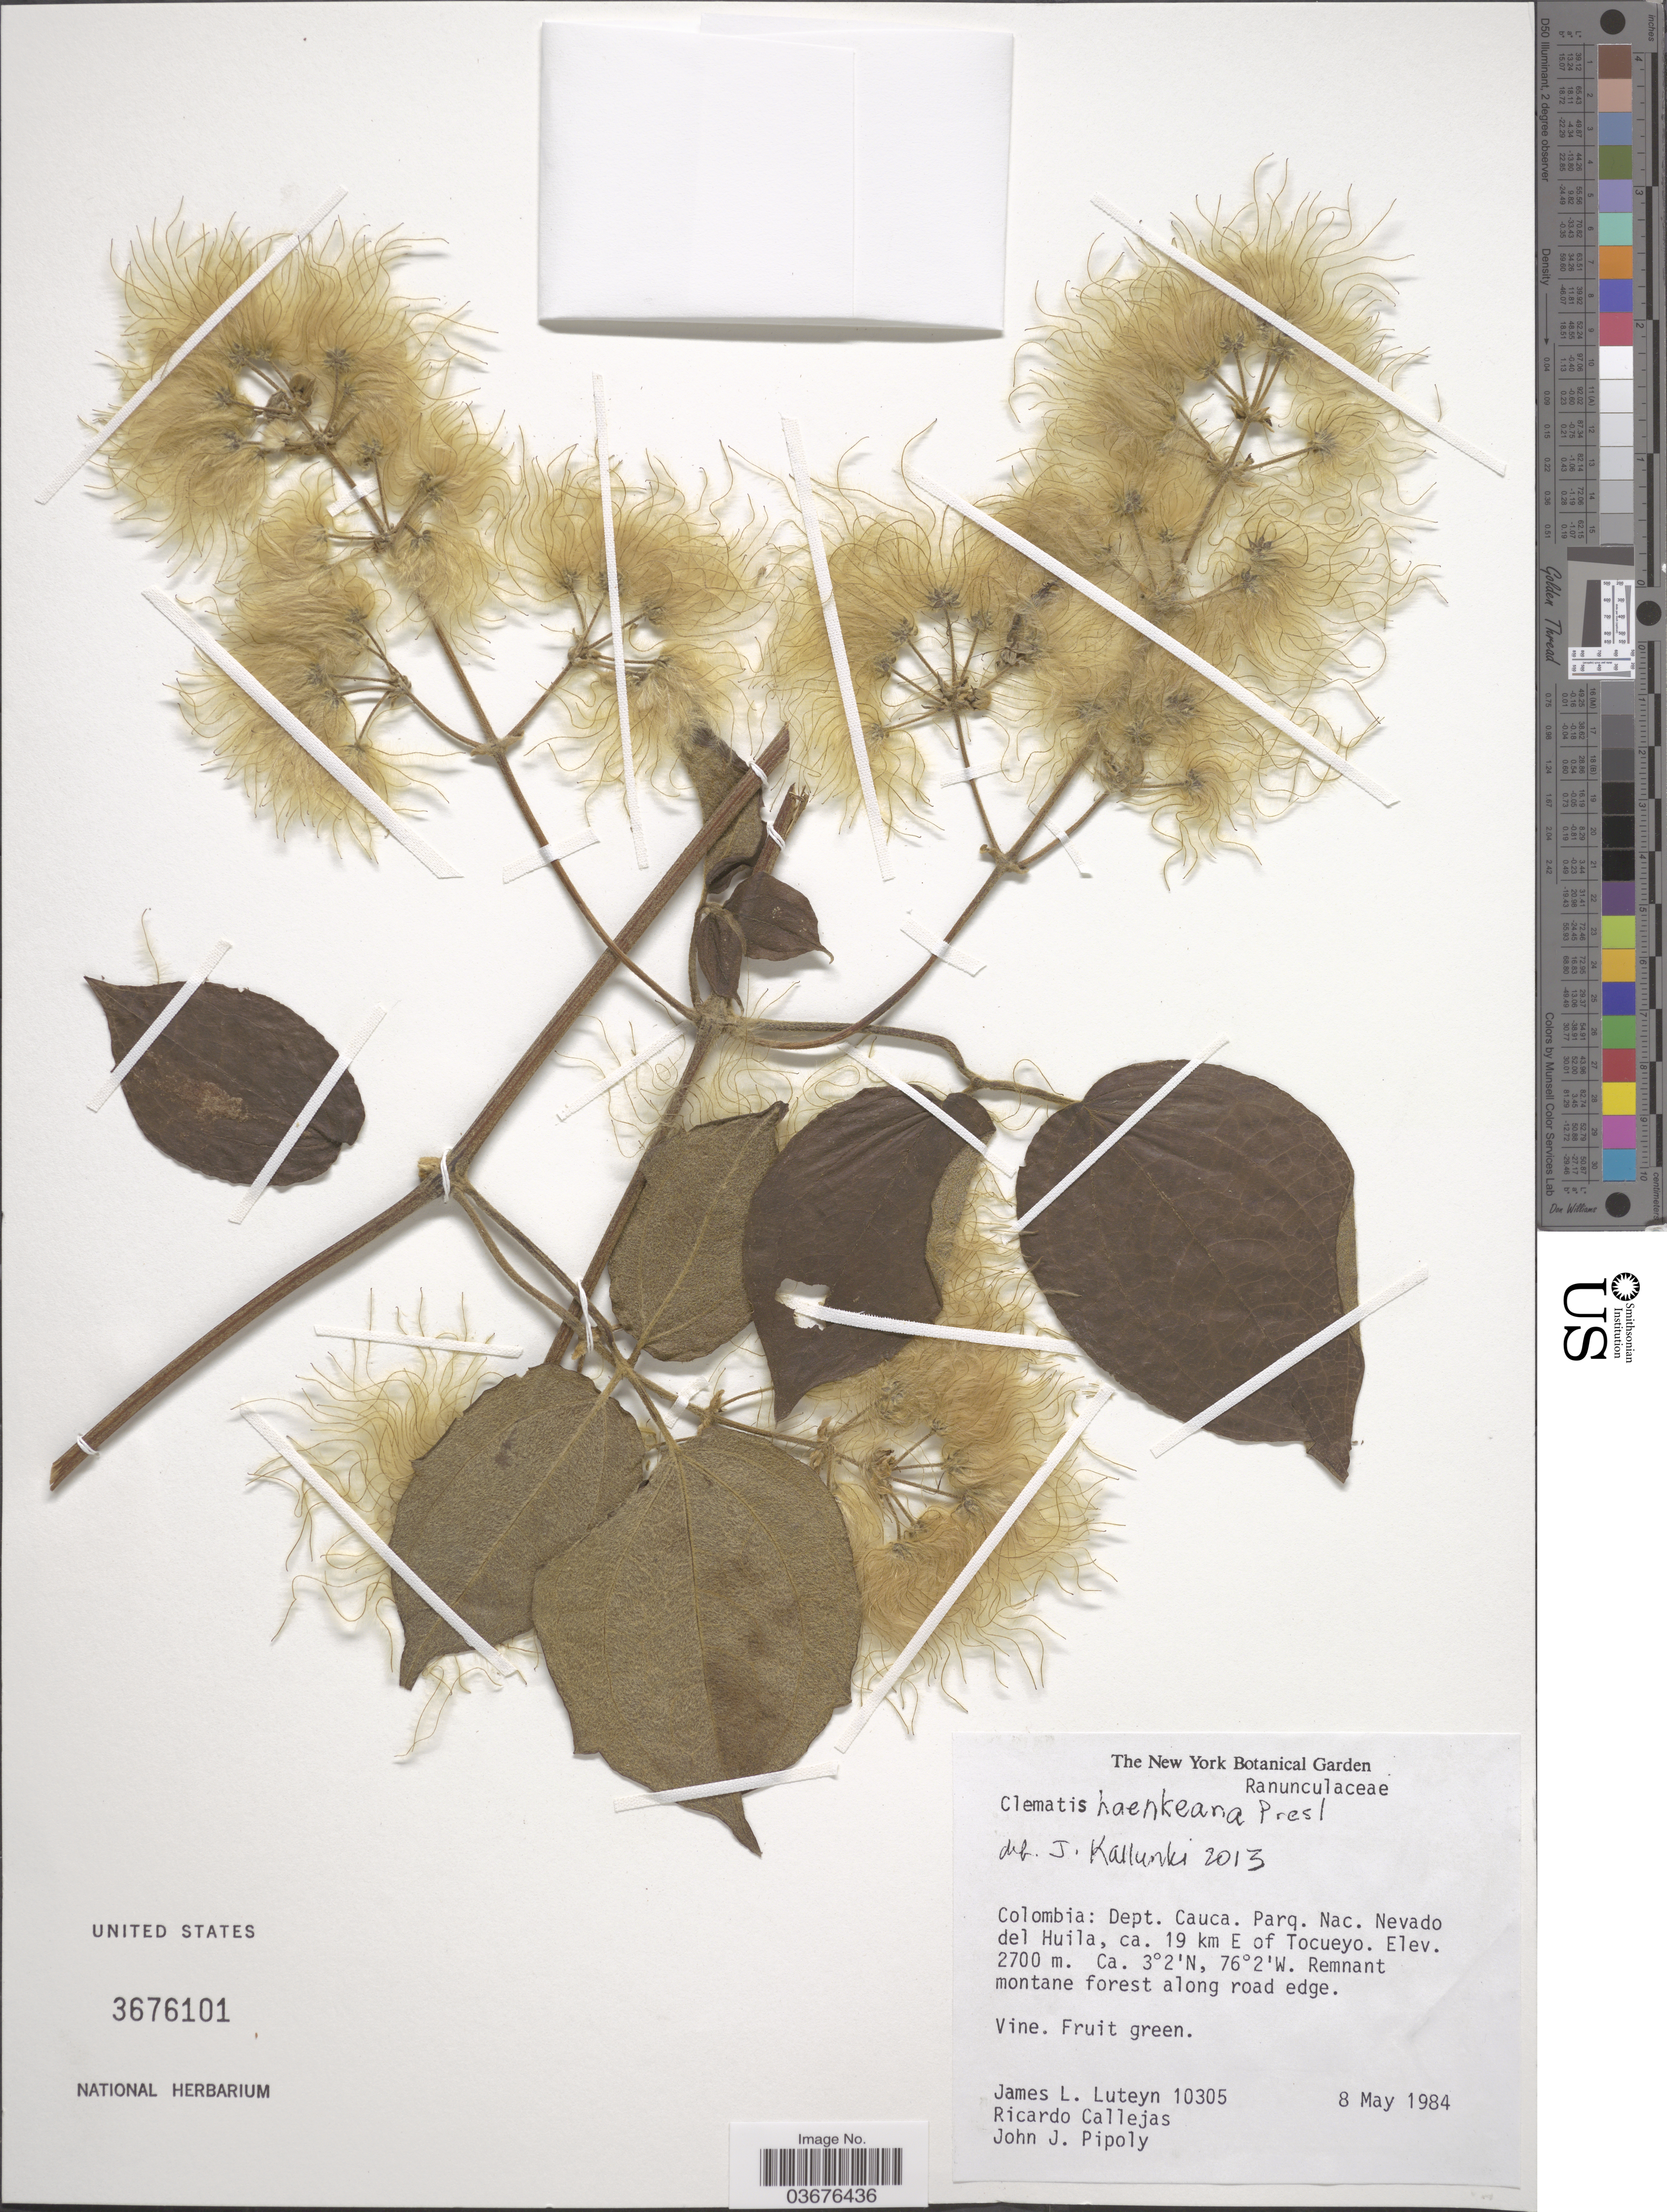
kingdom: Plantae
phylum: Tracheophyta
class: Magnoliopsida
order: Ranunculales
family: Ranunculaceae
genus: Clematis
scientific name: Clematis haenkeana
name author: C. Presl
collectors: J. L. Luteyn, R. Callejas & J. J. Pipoly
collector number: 10305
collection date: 1984-05-08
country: Colombia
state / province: Cauca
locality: Dept. Cauca. Parq. Nac. Nevado del Huila, ca. 19 km E of Tocueyo.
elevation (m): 2700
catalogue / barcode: US 3676101